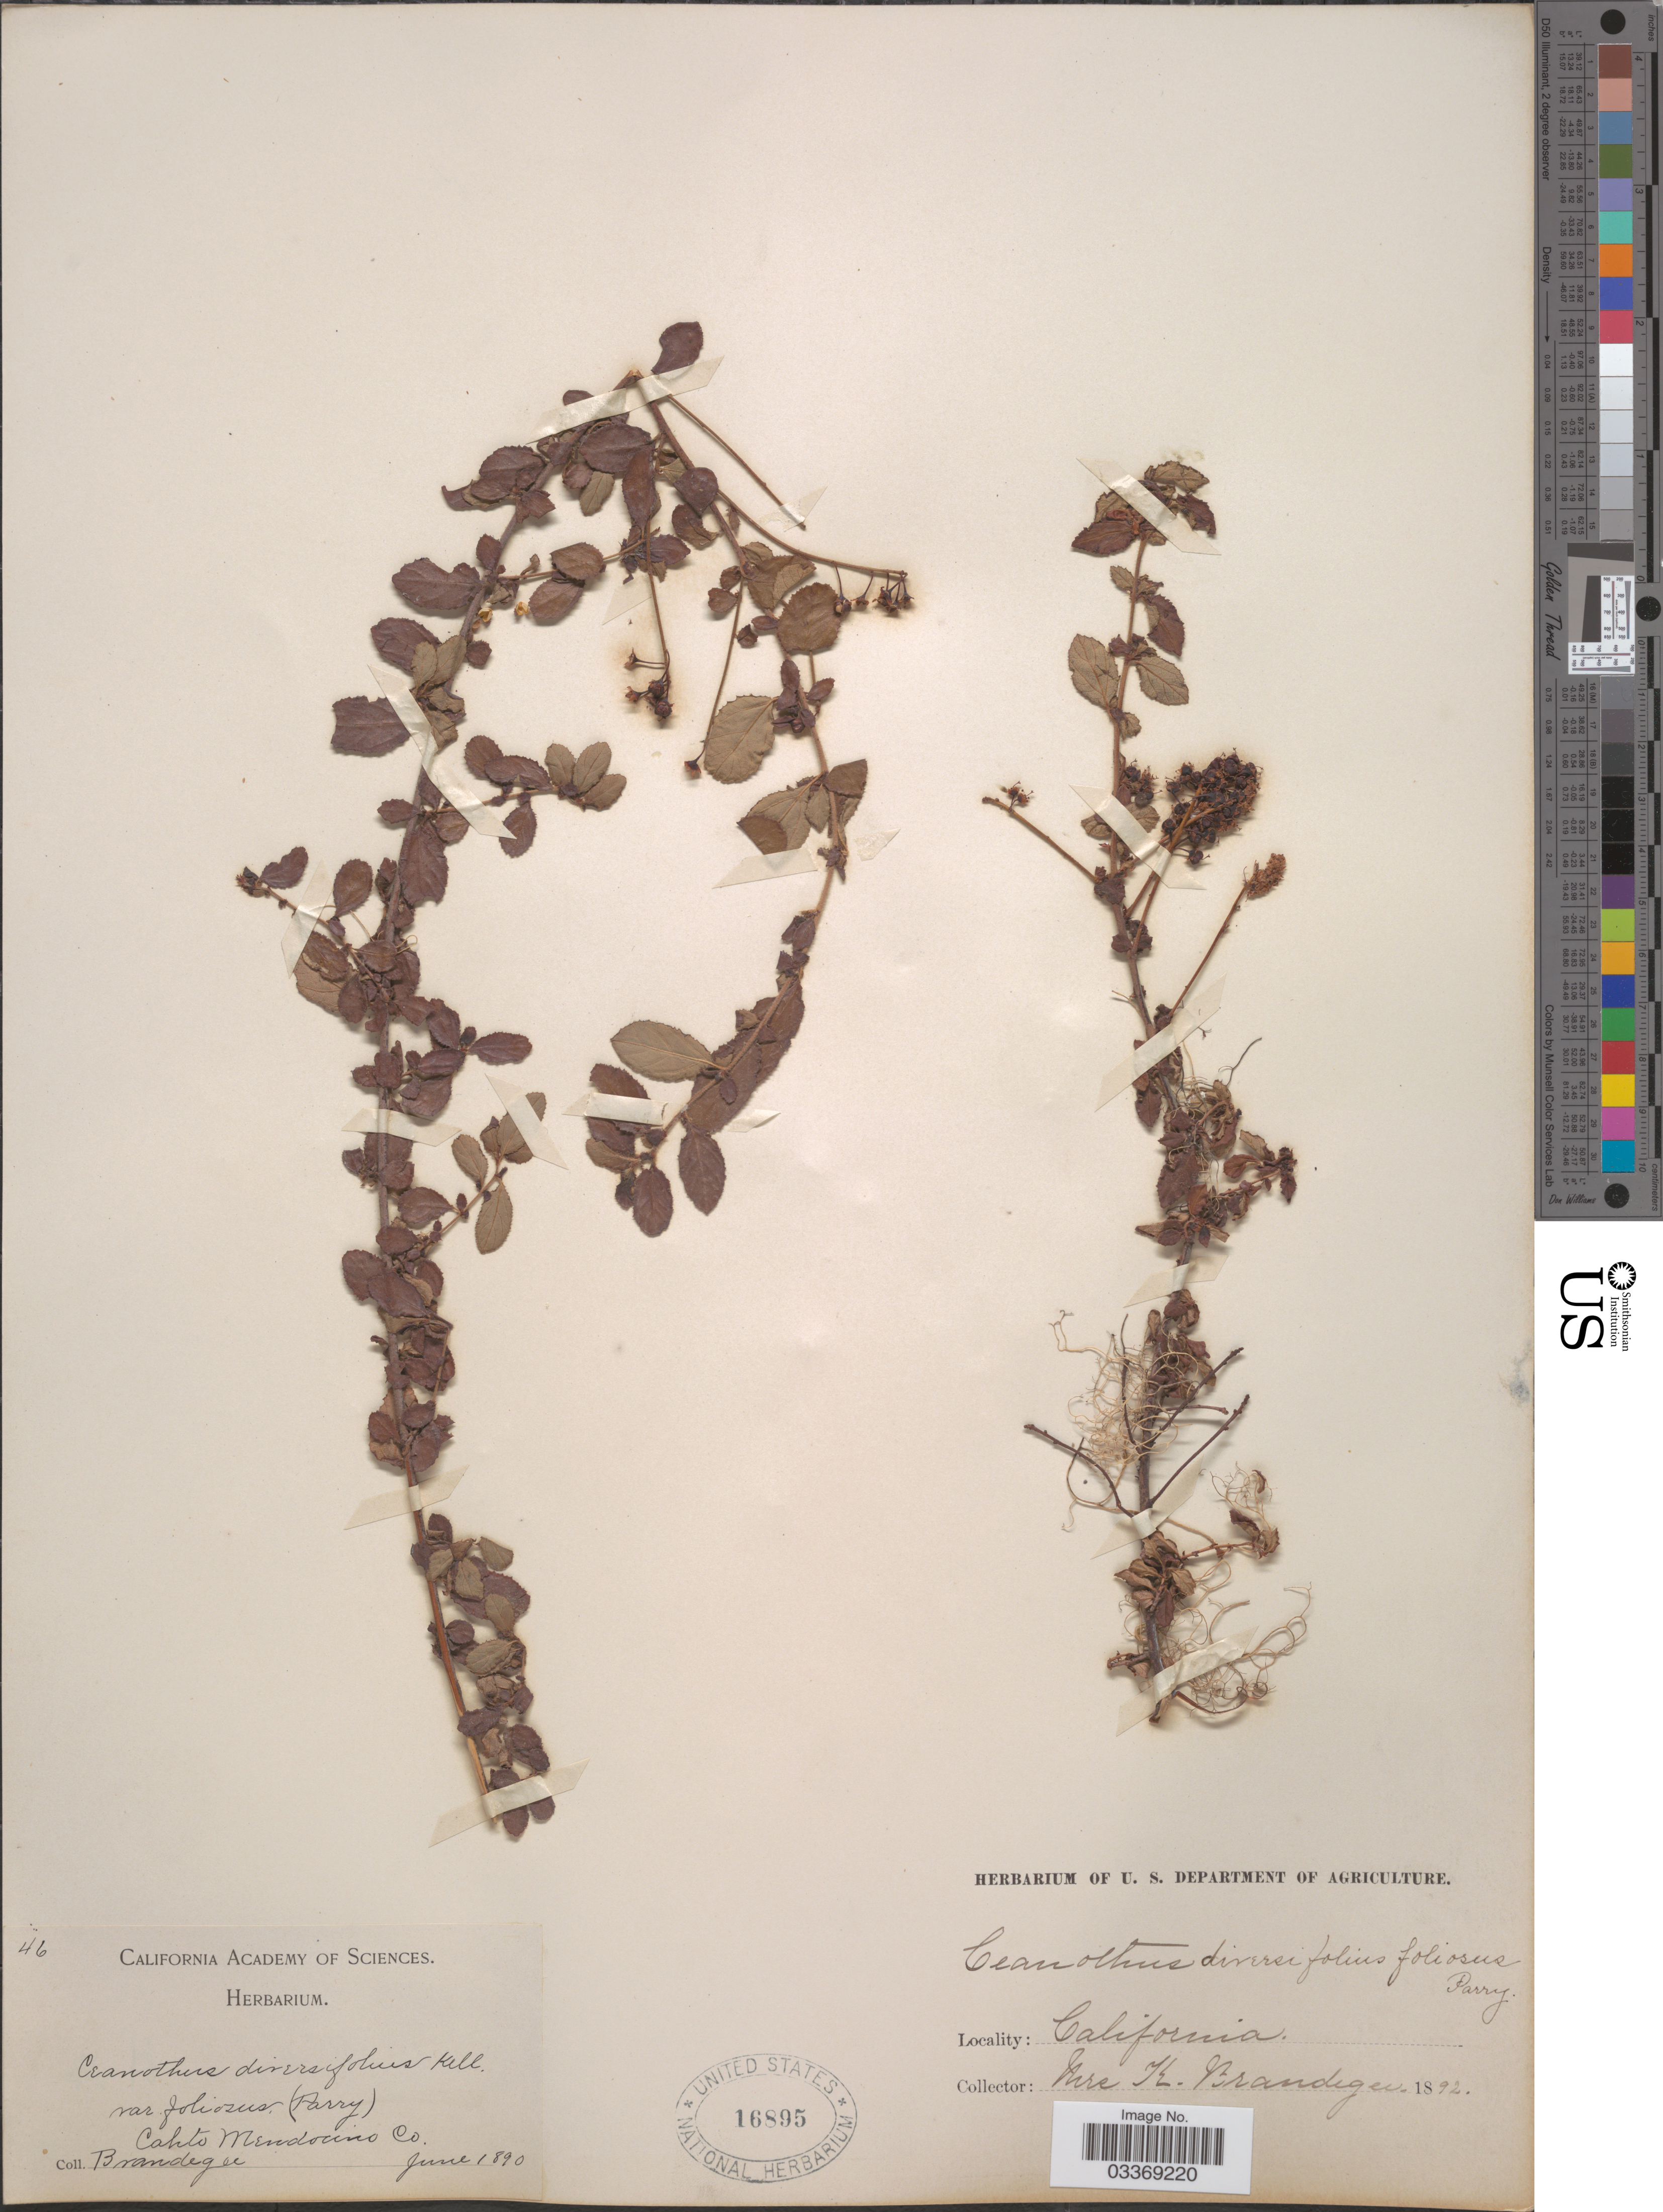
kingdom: Plantae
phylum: Tracheophyta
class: Magnoliopsida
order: Rosales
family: Rhamnaceae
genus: Ceanothus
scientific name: Ceanothus diversifolius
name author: Kellogg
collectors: K. Brandegee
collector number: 46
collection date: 1890-06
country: United States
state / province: California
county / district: Mendocino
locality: Cahto Mendocino Co.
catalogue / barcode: US 16895